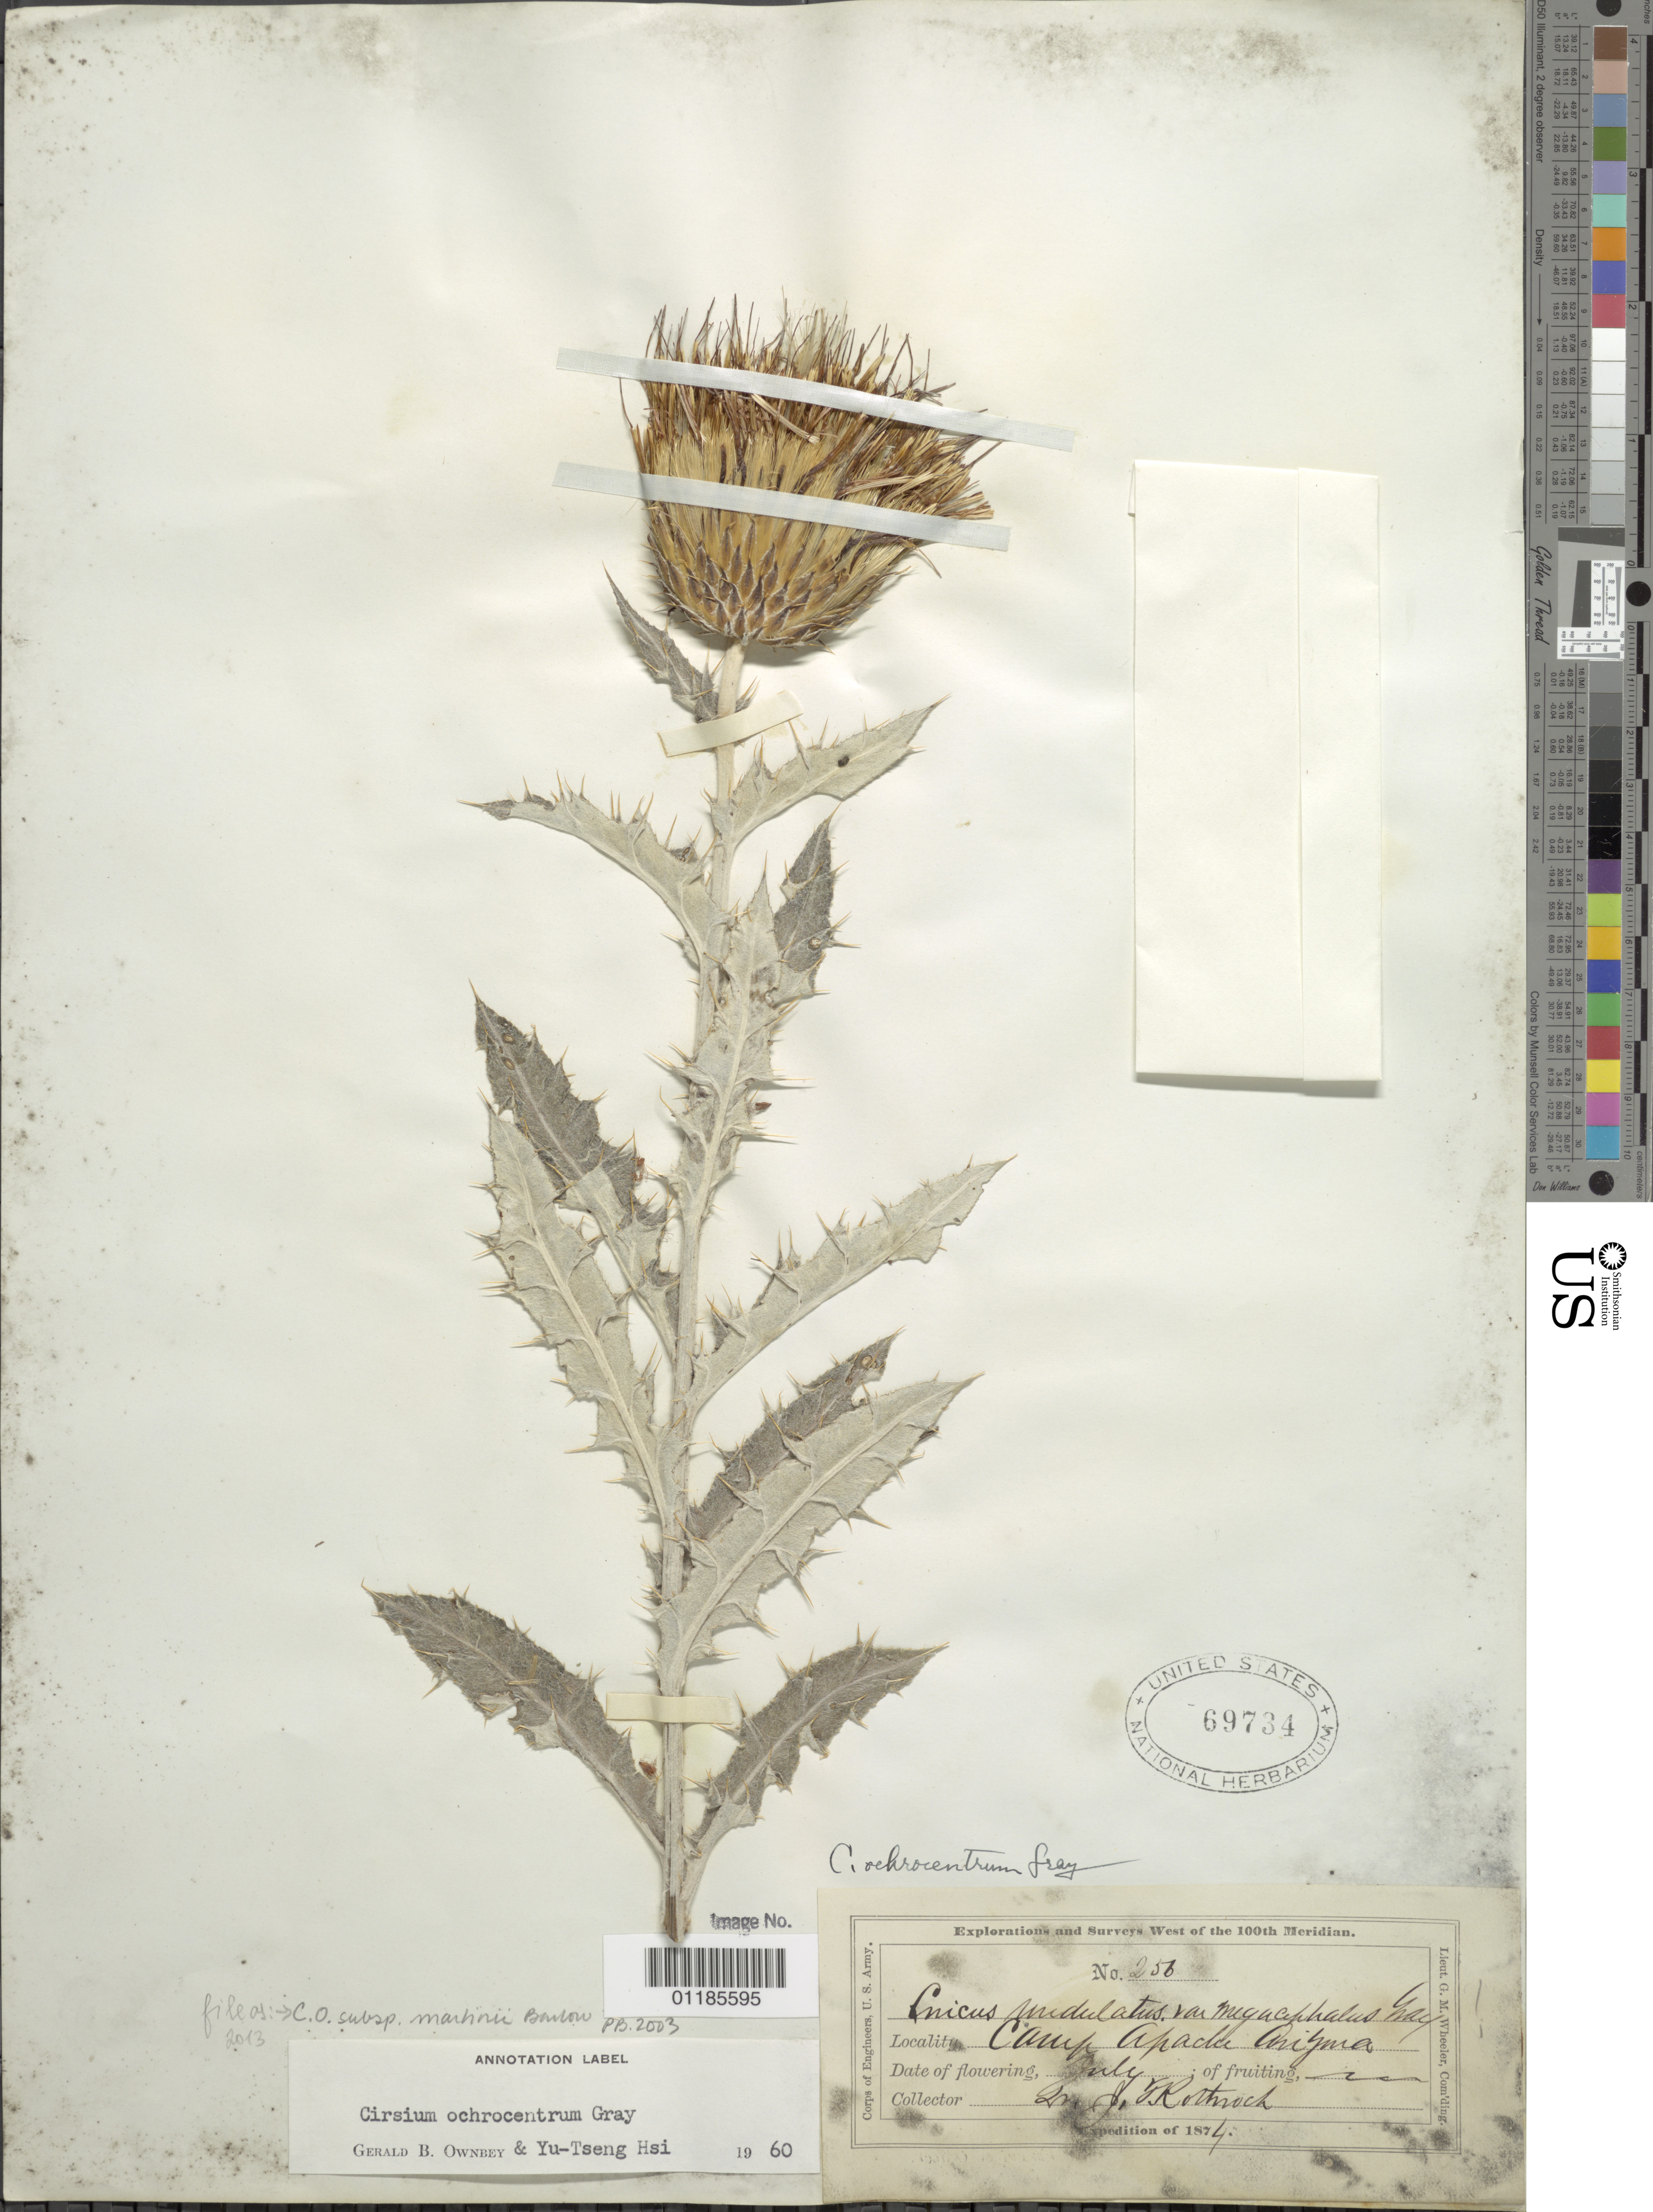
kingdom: Plantae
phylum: Tracheophyta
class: Magnoliopsida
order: Asterales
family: Asteraceae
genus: Cirsium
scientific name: Cirsium ochrocentrum subsp. martinii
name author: Barlow-Irick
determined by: Ownbey, G. B.; Hsi, Y.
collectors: J. T. Rothrock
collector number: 256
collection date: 1874-07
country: United States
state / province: Arizona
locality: Camp Apache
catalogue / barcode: US 69734